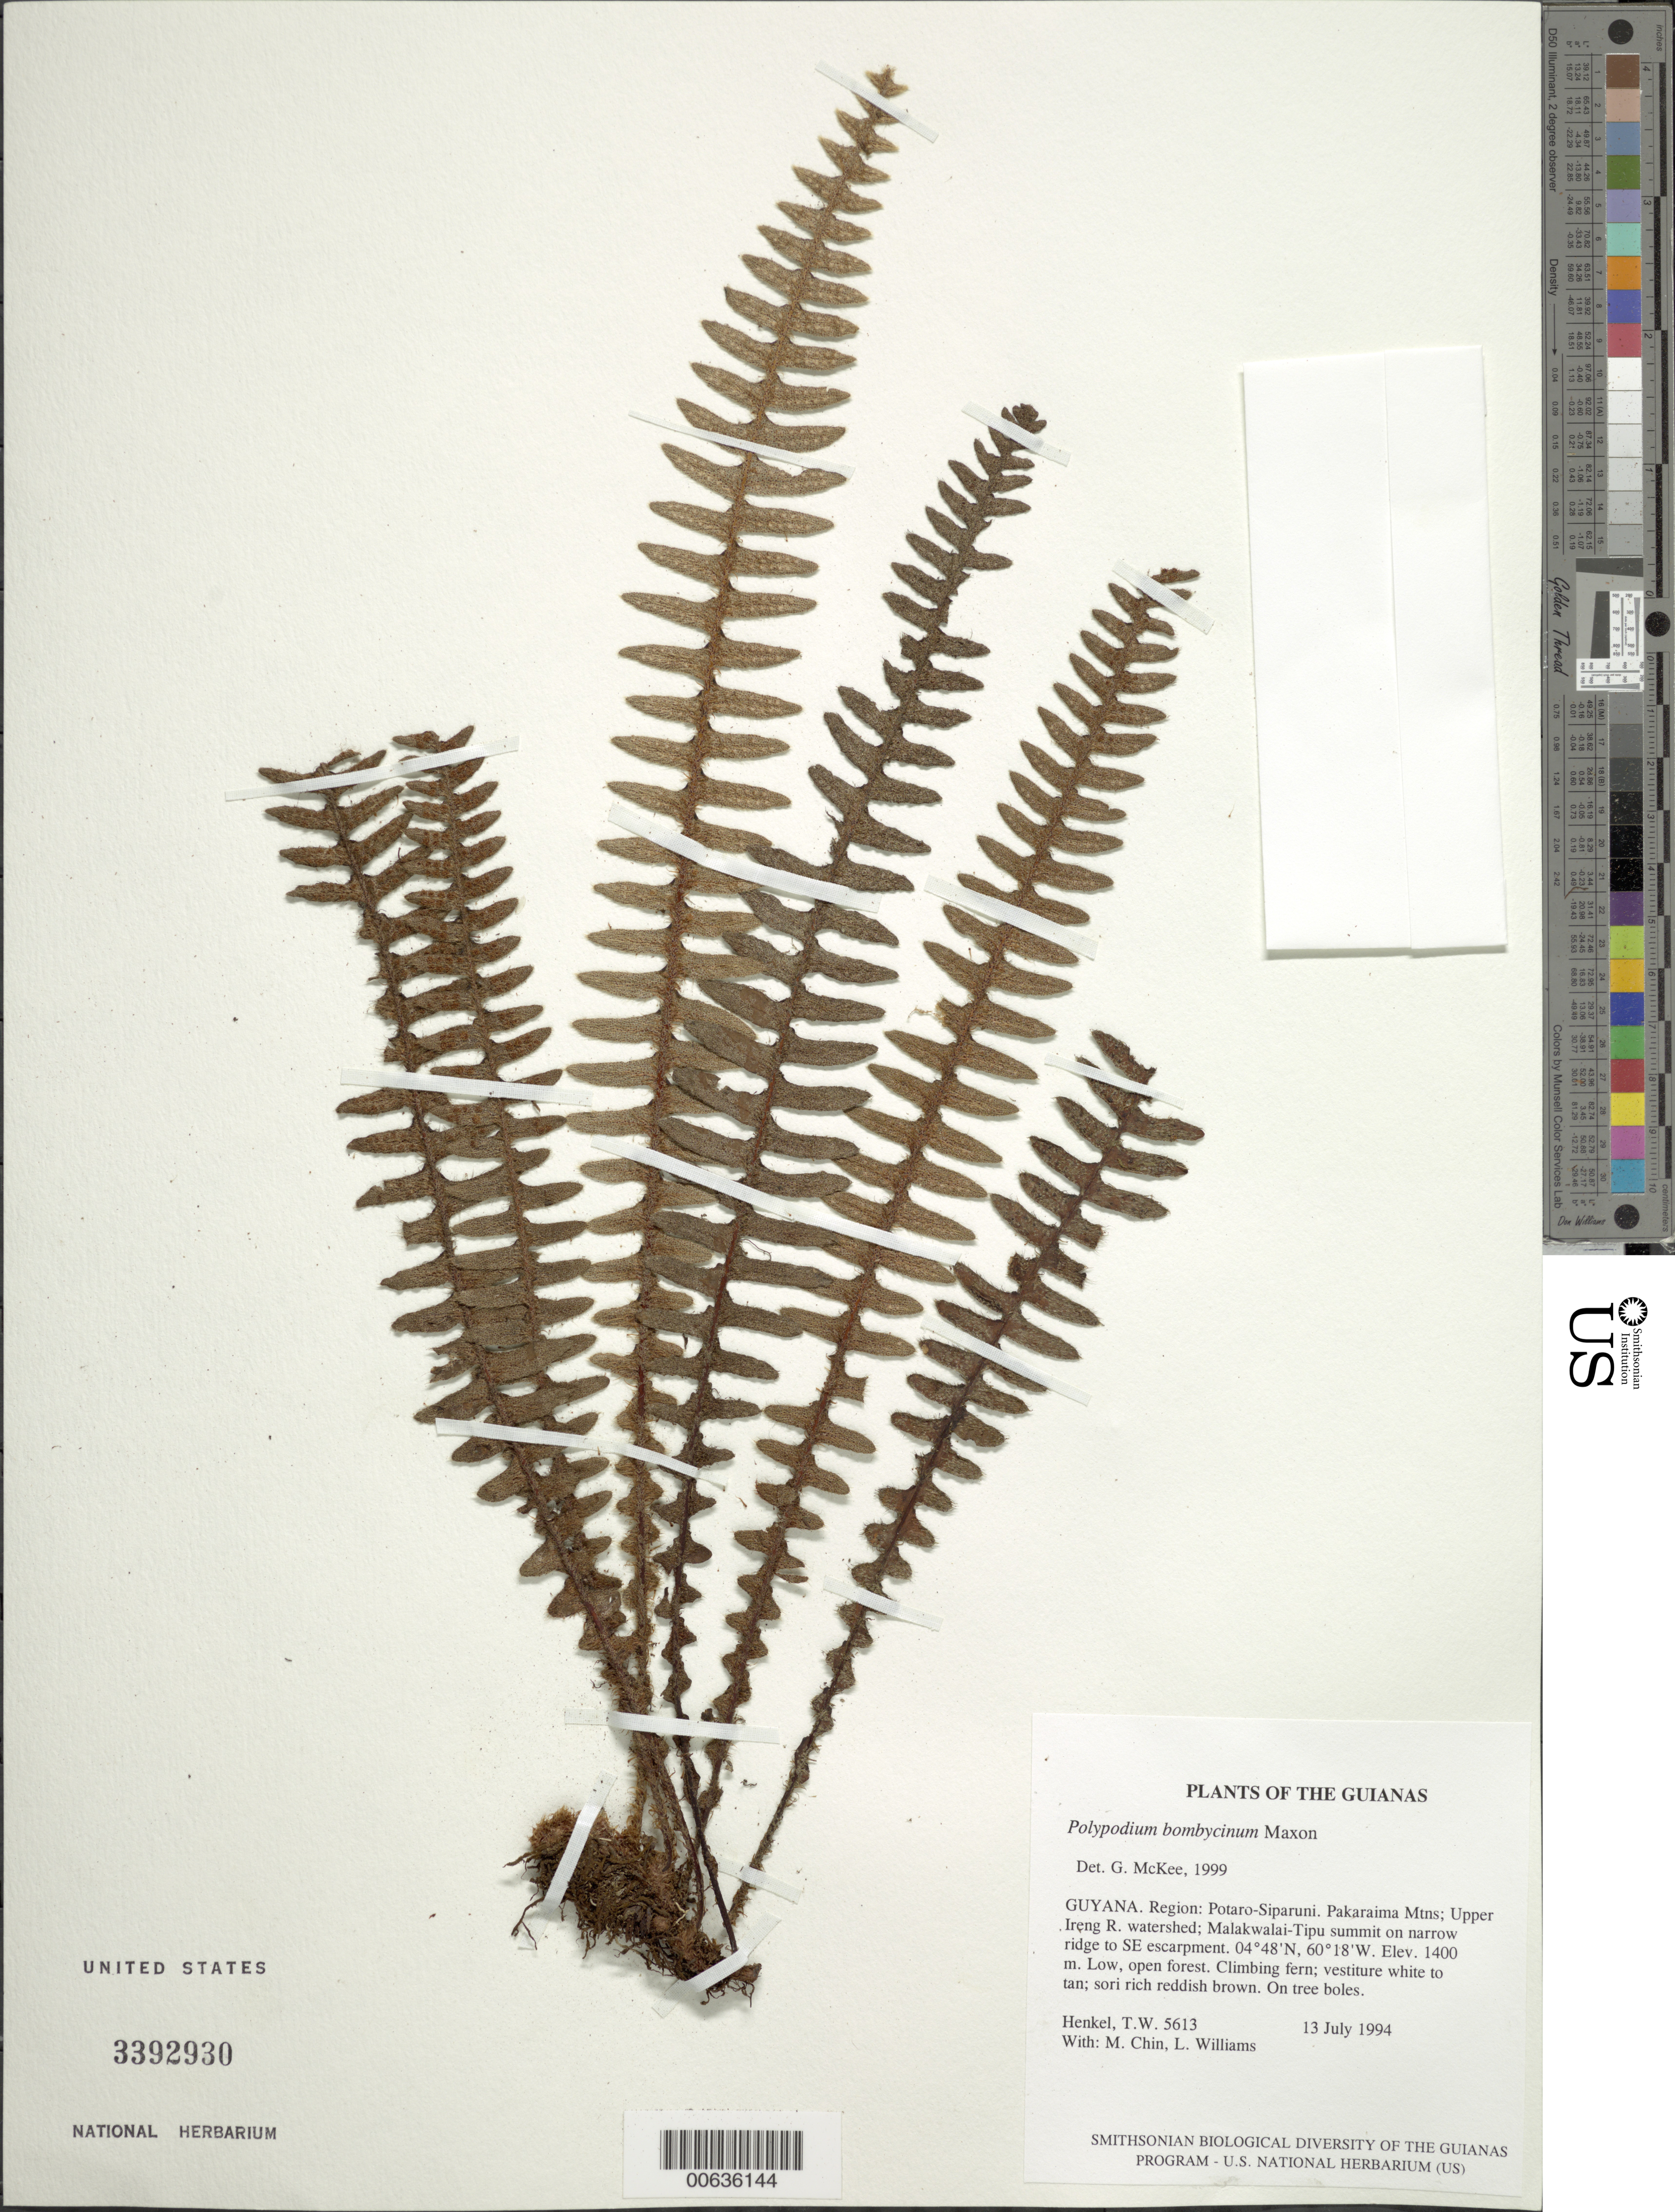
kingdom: Plantae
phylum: Tracheophyta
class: Polypodiopsida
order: Polypodiales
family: Polypodiaceae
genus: Pleopeltis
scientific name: Pleopeltis bombycina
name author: (Maxon) A.R. Sm.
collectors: T. Henkel, M. Chin & L. Williams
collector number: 5613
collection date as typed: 13 July 1994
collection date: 1994-07-13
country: Guyana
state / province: Potaro-Siparuni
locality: Pakaraima Mtns; Upper Ireng R. watershed; Malakwalai-Tipu summit on narrow ridge to SE escarpment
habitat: Low, open forest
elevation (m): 1400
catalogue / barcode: US 3392930